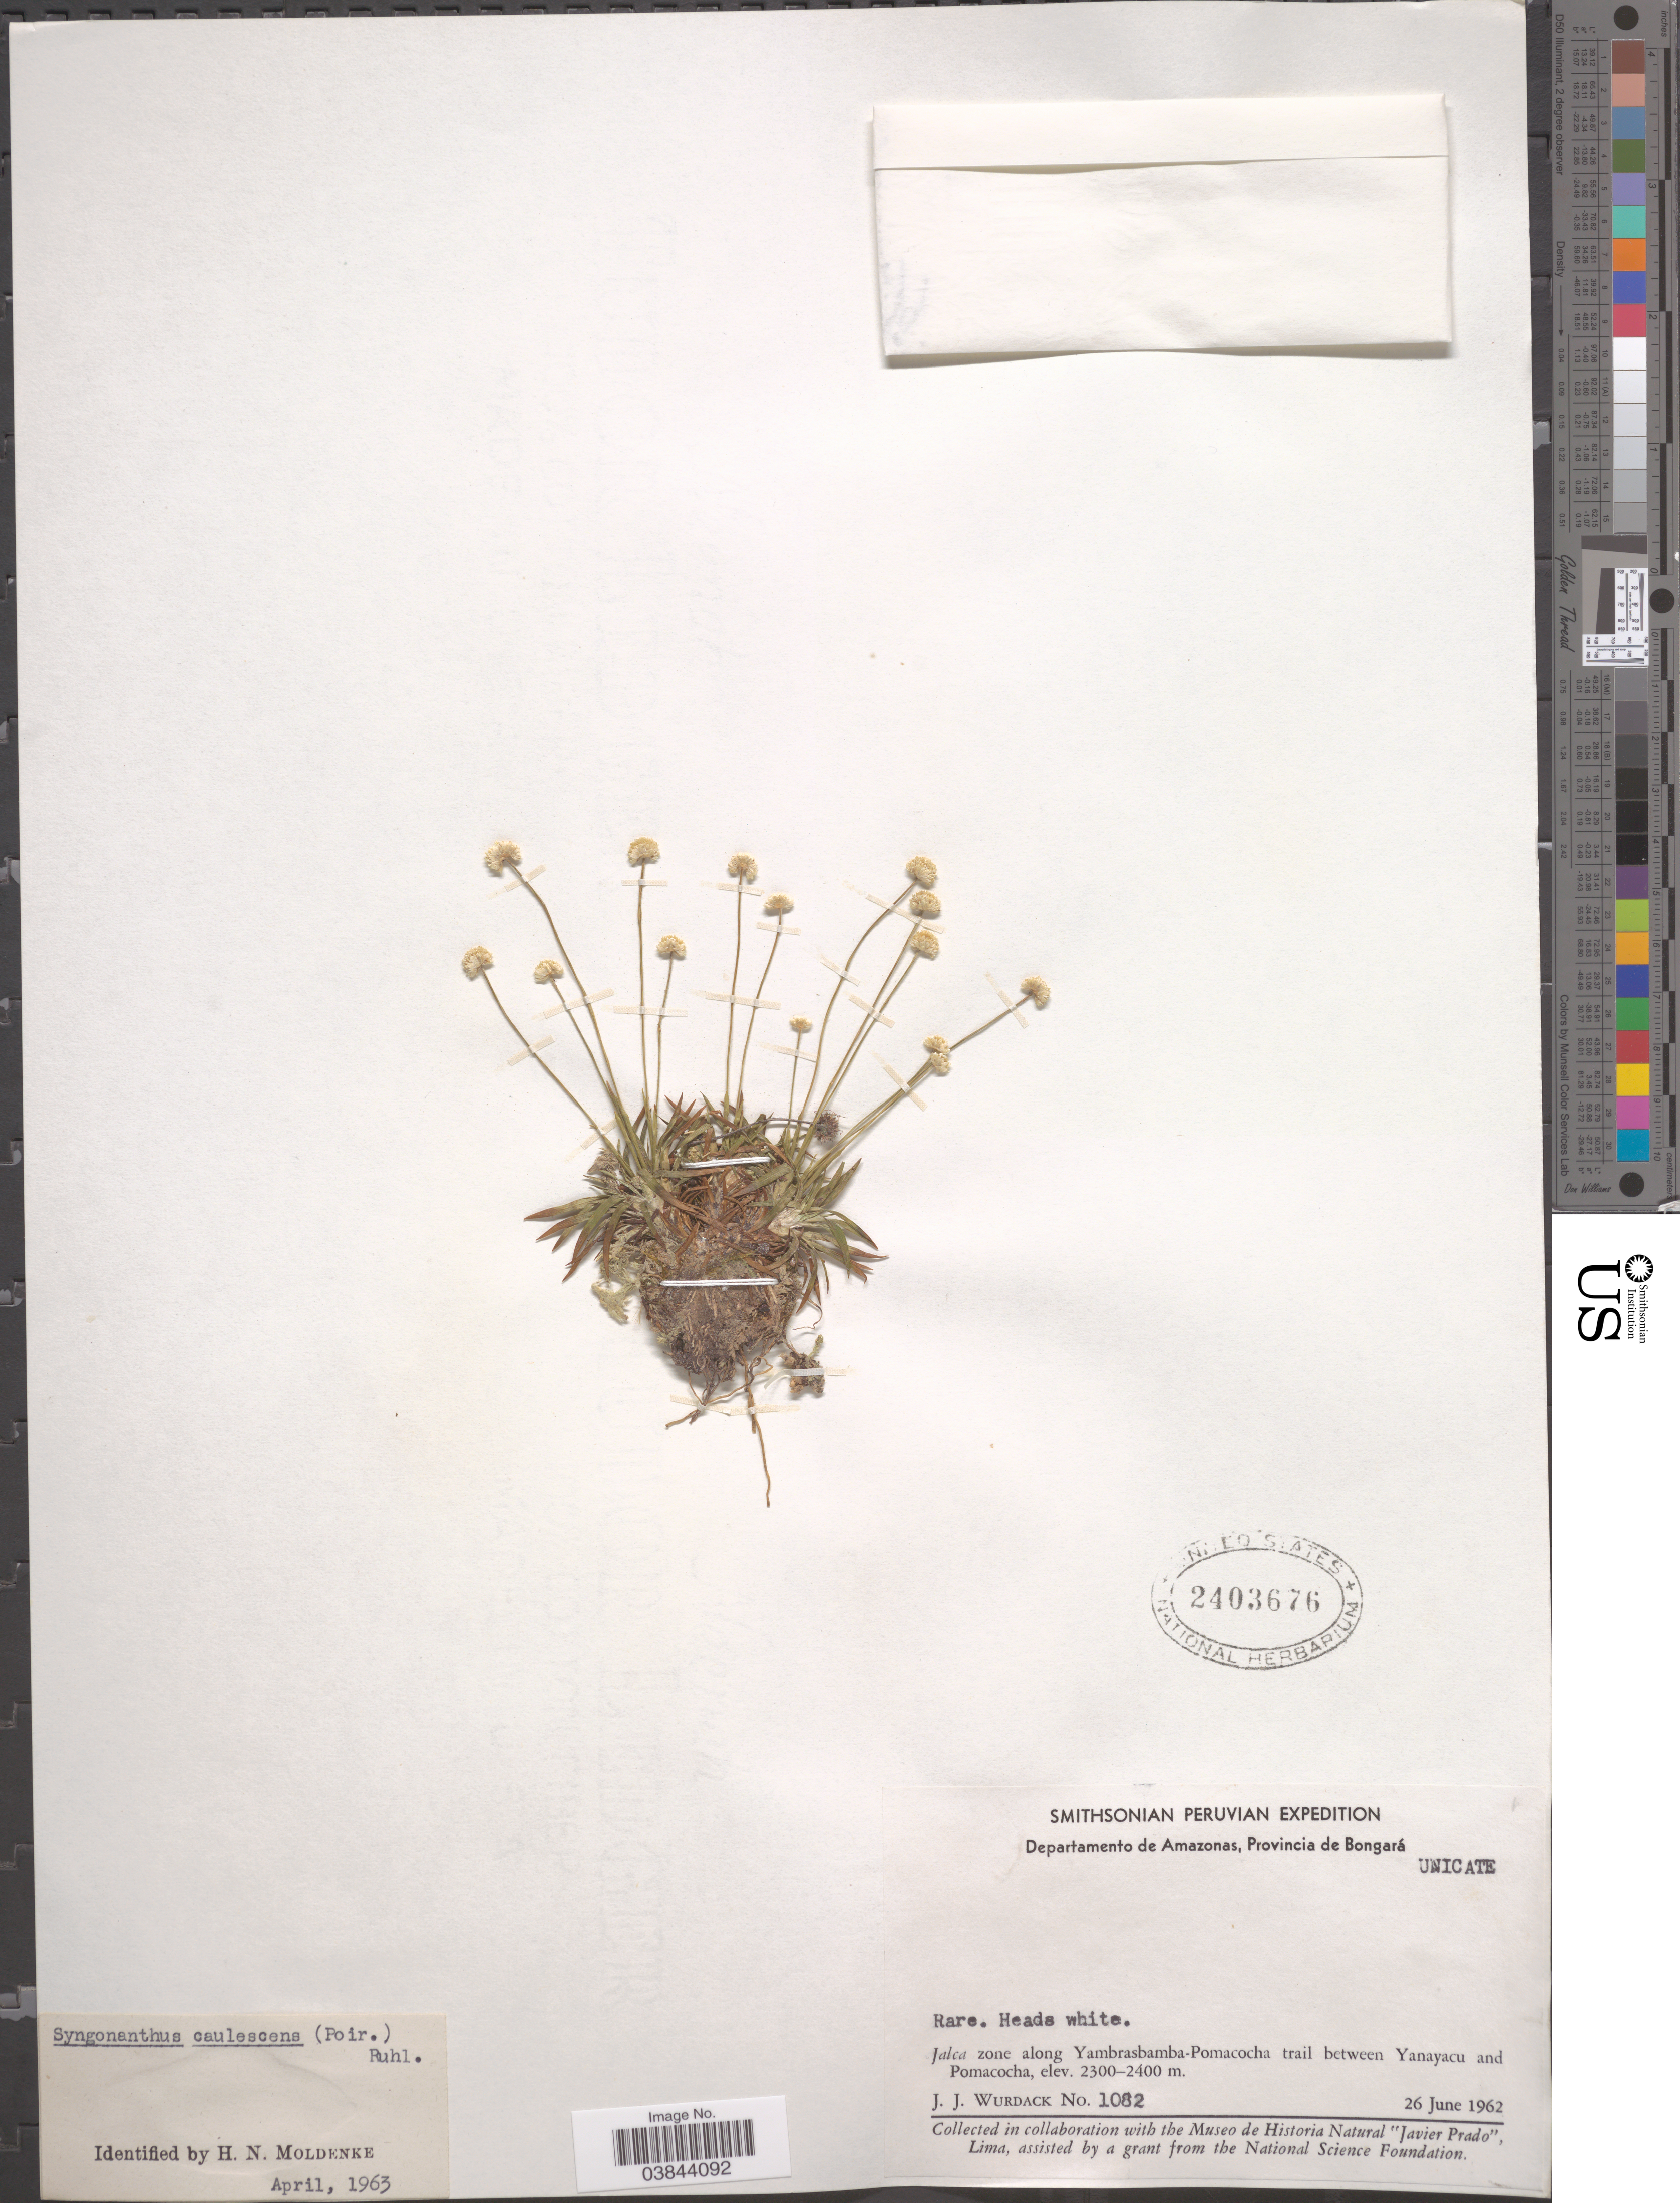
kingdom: Plantae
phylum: Tracheophyta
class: Liliopsida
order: Poales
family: Eriocaulaceae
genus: Syngonanthus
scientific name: Syngonanthus caulescens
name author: (Poir.) Ruhland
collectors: J. J. Wurdack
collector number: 1082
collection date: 1962-06-26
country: Peru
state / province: Amazonas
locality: Departamento de Amazonas, Provincia de Bongará. Jalca zone along Yambrasbamba-Pomacocha trail between Yanayacu and Pomacocha.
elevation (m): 2300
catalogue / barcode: US 2403676